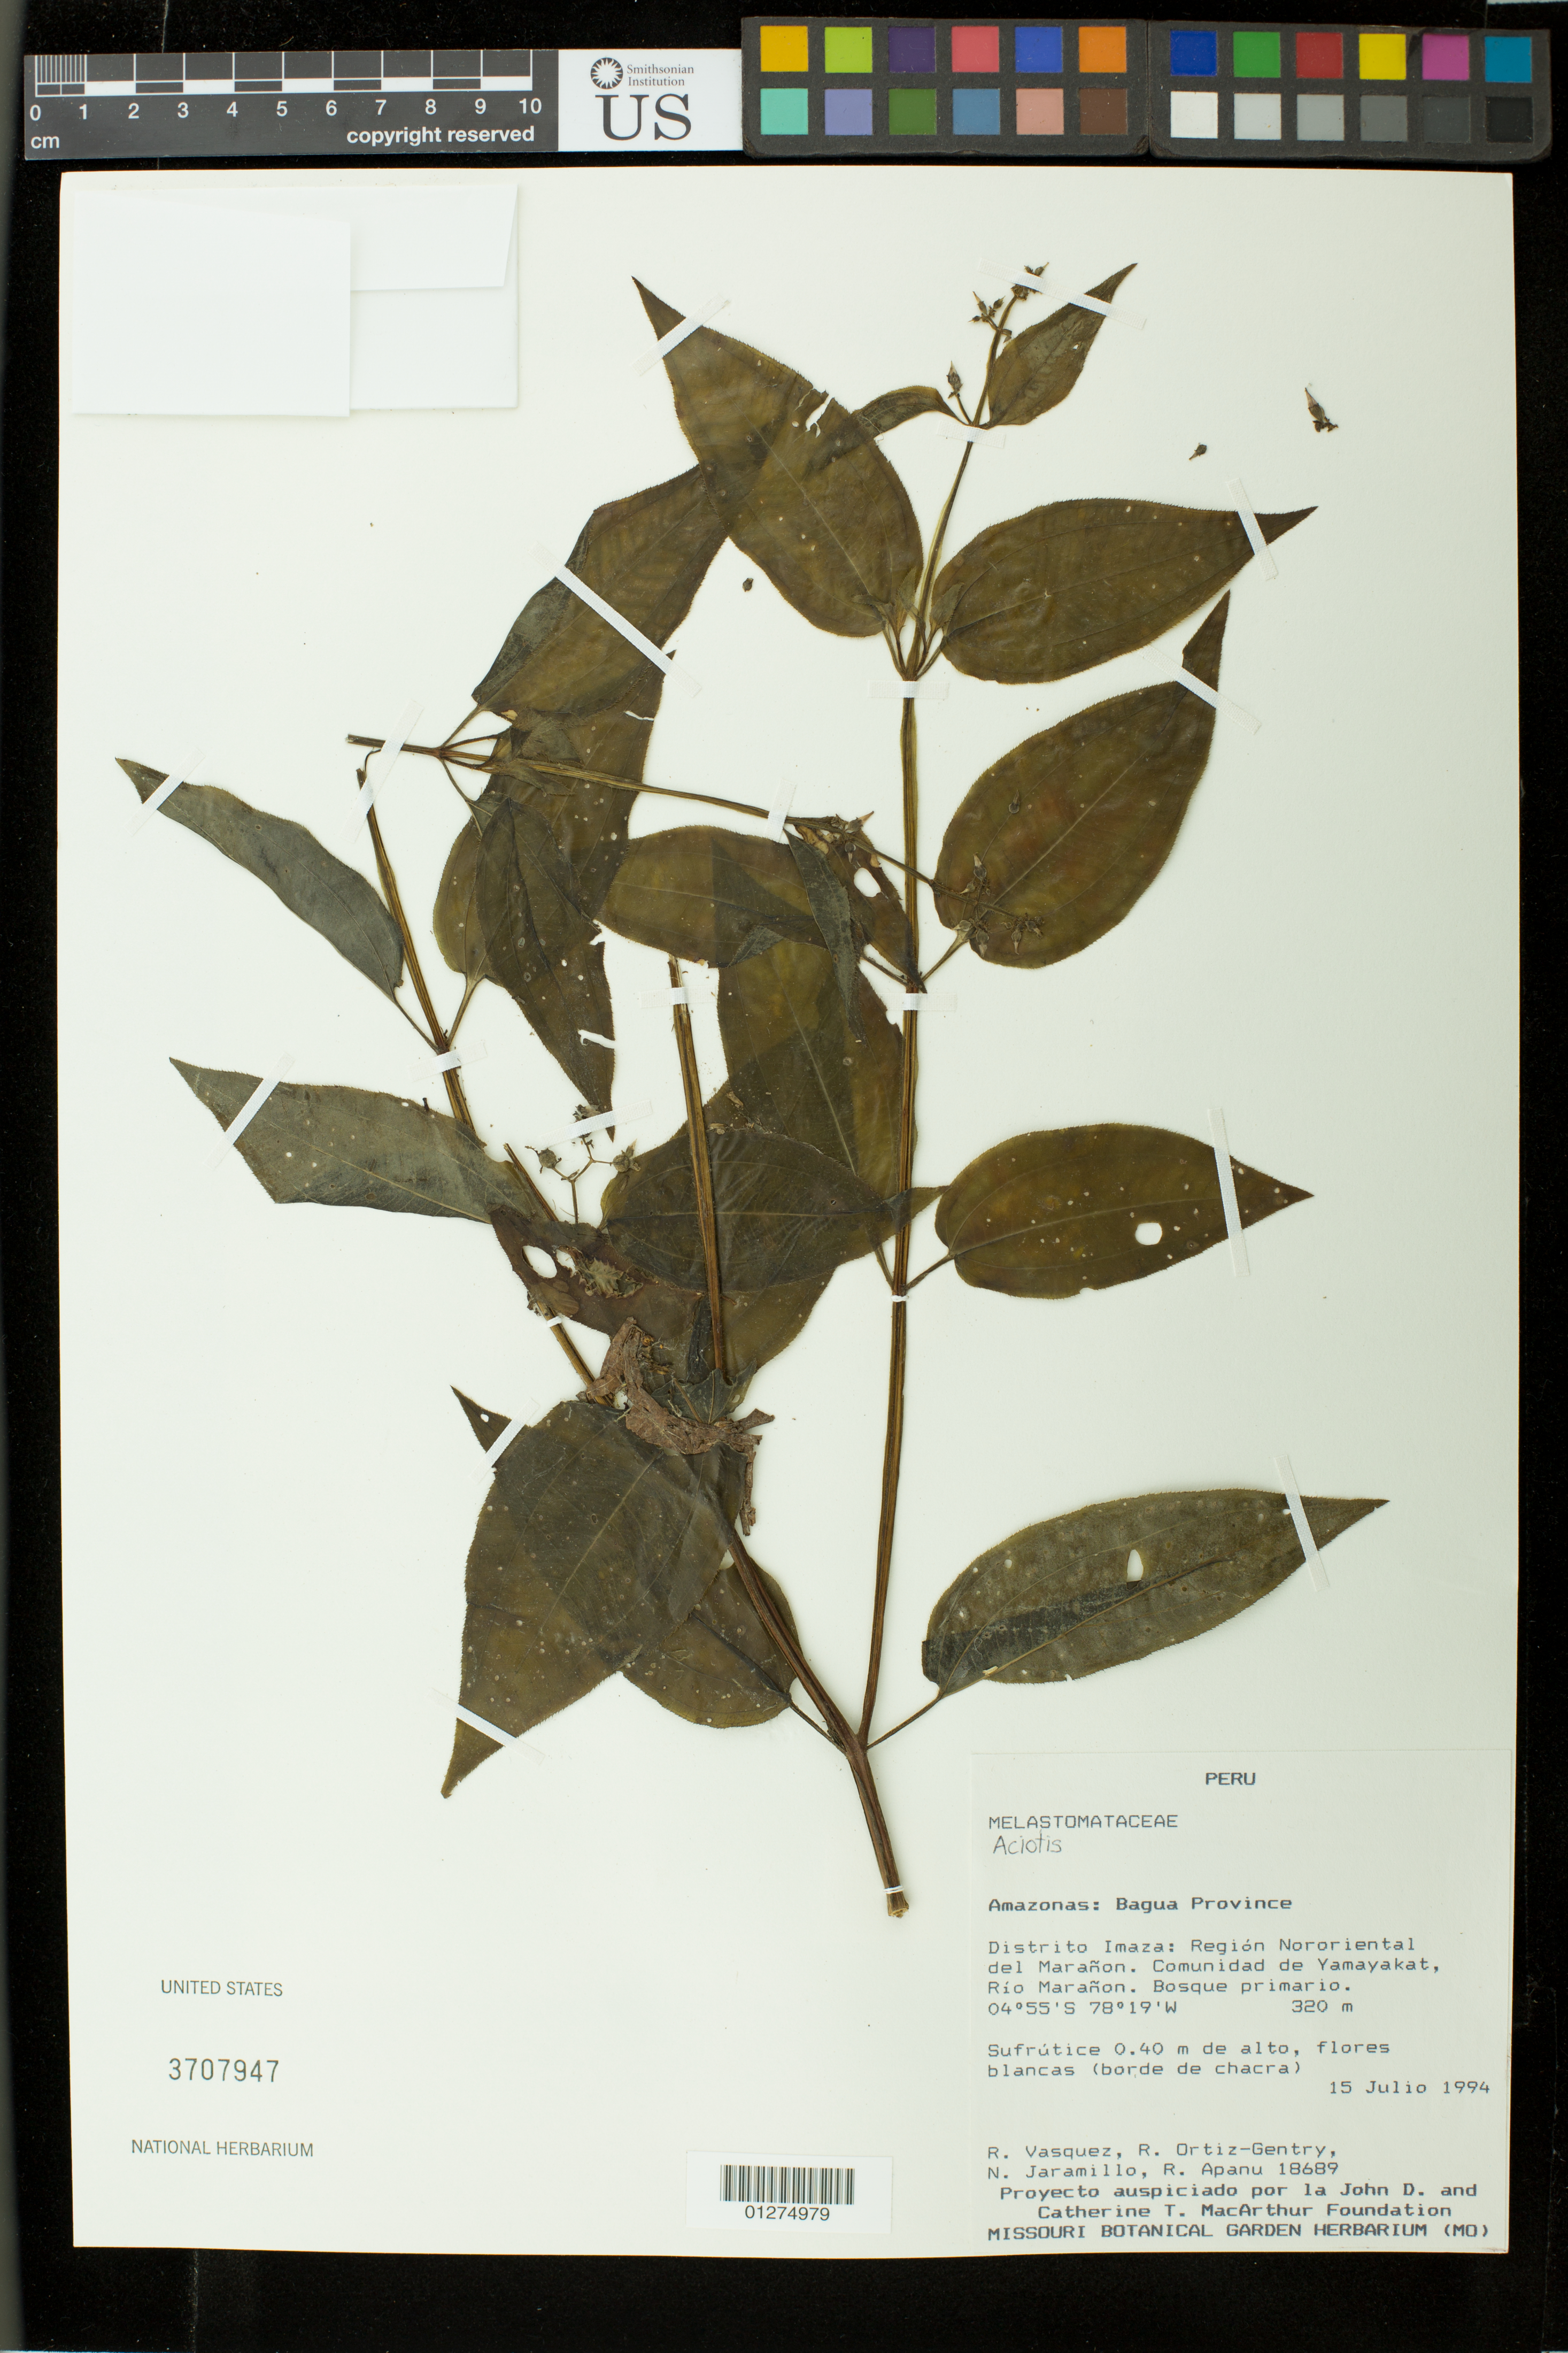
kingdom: Plantae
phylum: Tracheophyta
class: Magnoliopsida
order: Myrtales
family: Melastomataceae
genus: Aciotis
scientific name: Aciotis purpurascens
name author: (Aubl.) Triana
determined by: Nunes da Silva, Diego, (RB), Jardim Botanico do Rio de Janeiro - Herbario (BRAZIL)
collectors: R. Vásquez, R. Ortiz-Gentry, N. Jaramillo & R. Apanu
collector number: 18689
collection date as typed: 15 Jul 1994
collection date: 1994-07-15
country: Peru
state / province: Amazonas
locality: Prov. Bagua, dtto. Imaza: región nororiental del Marañon, comunidad de Yamayakat, Río Marañon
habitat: bosque primario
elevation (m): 320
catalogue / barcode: US 3707947